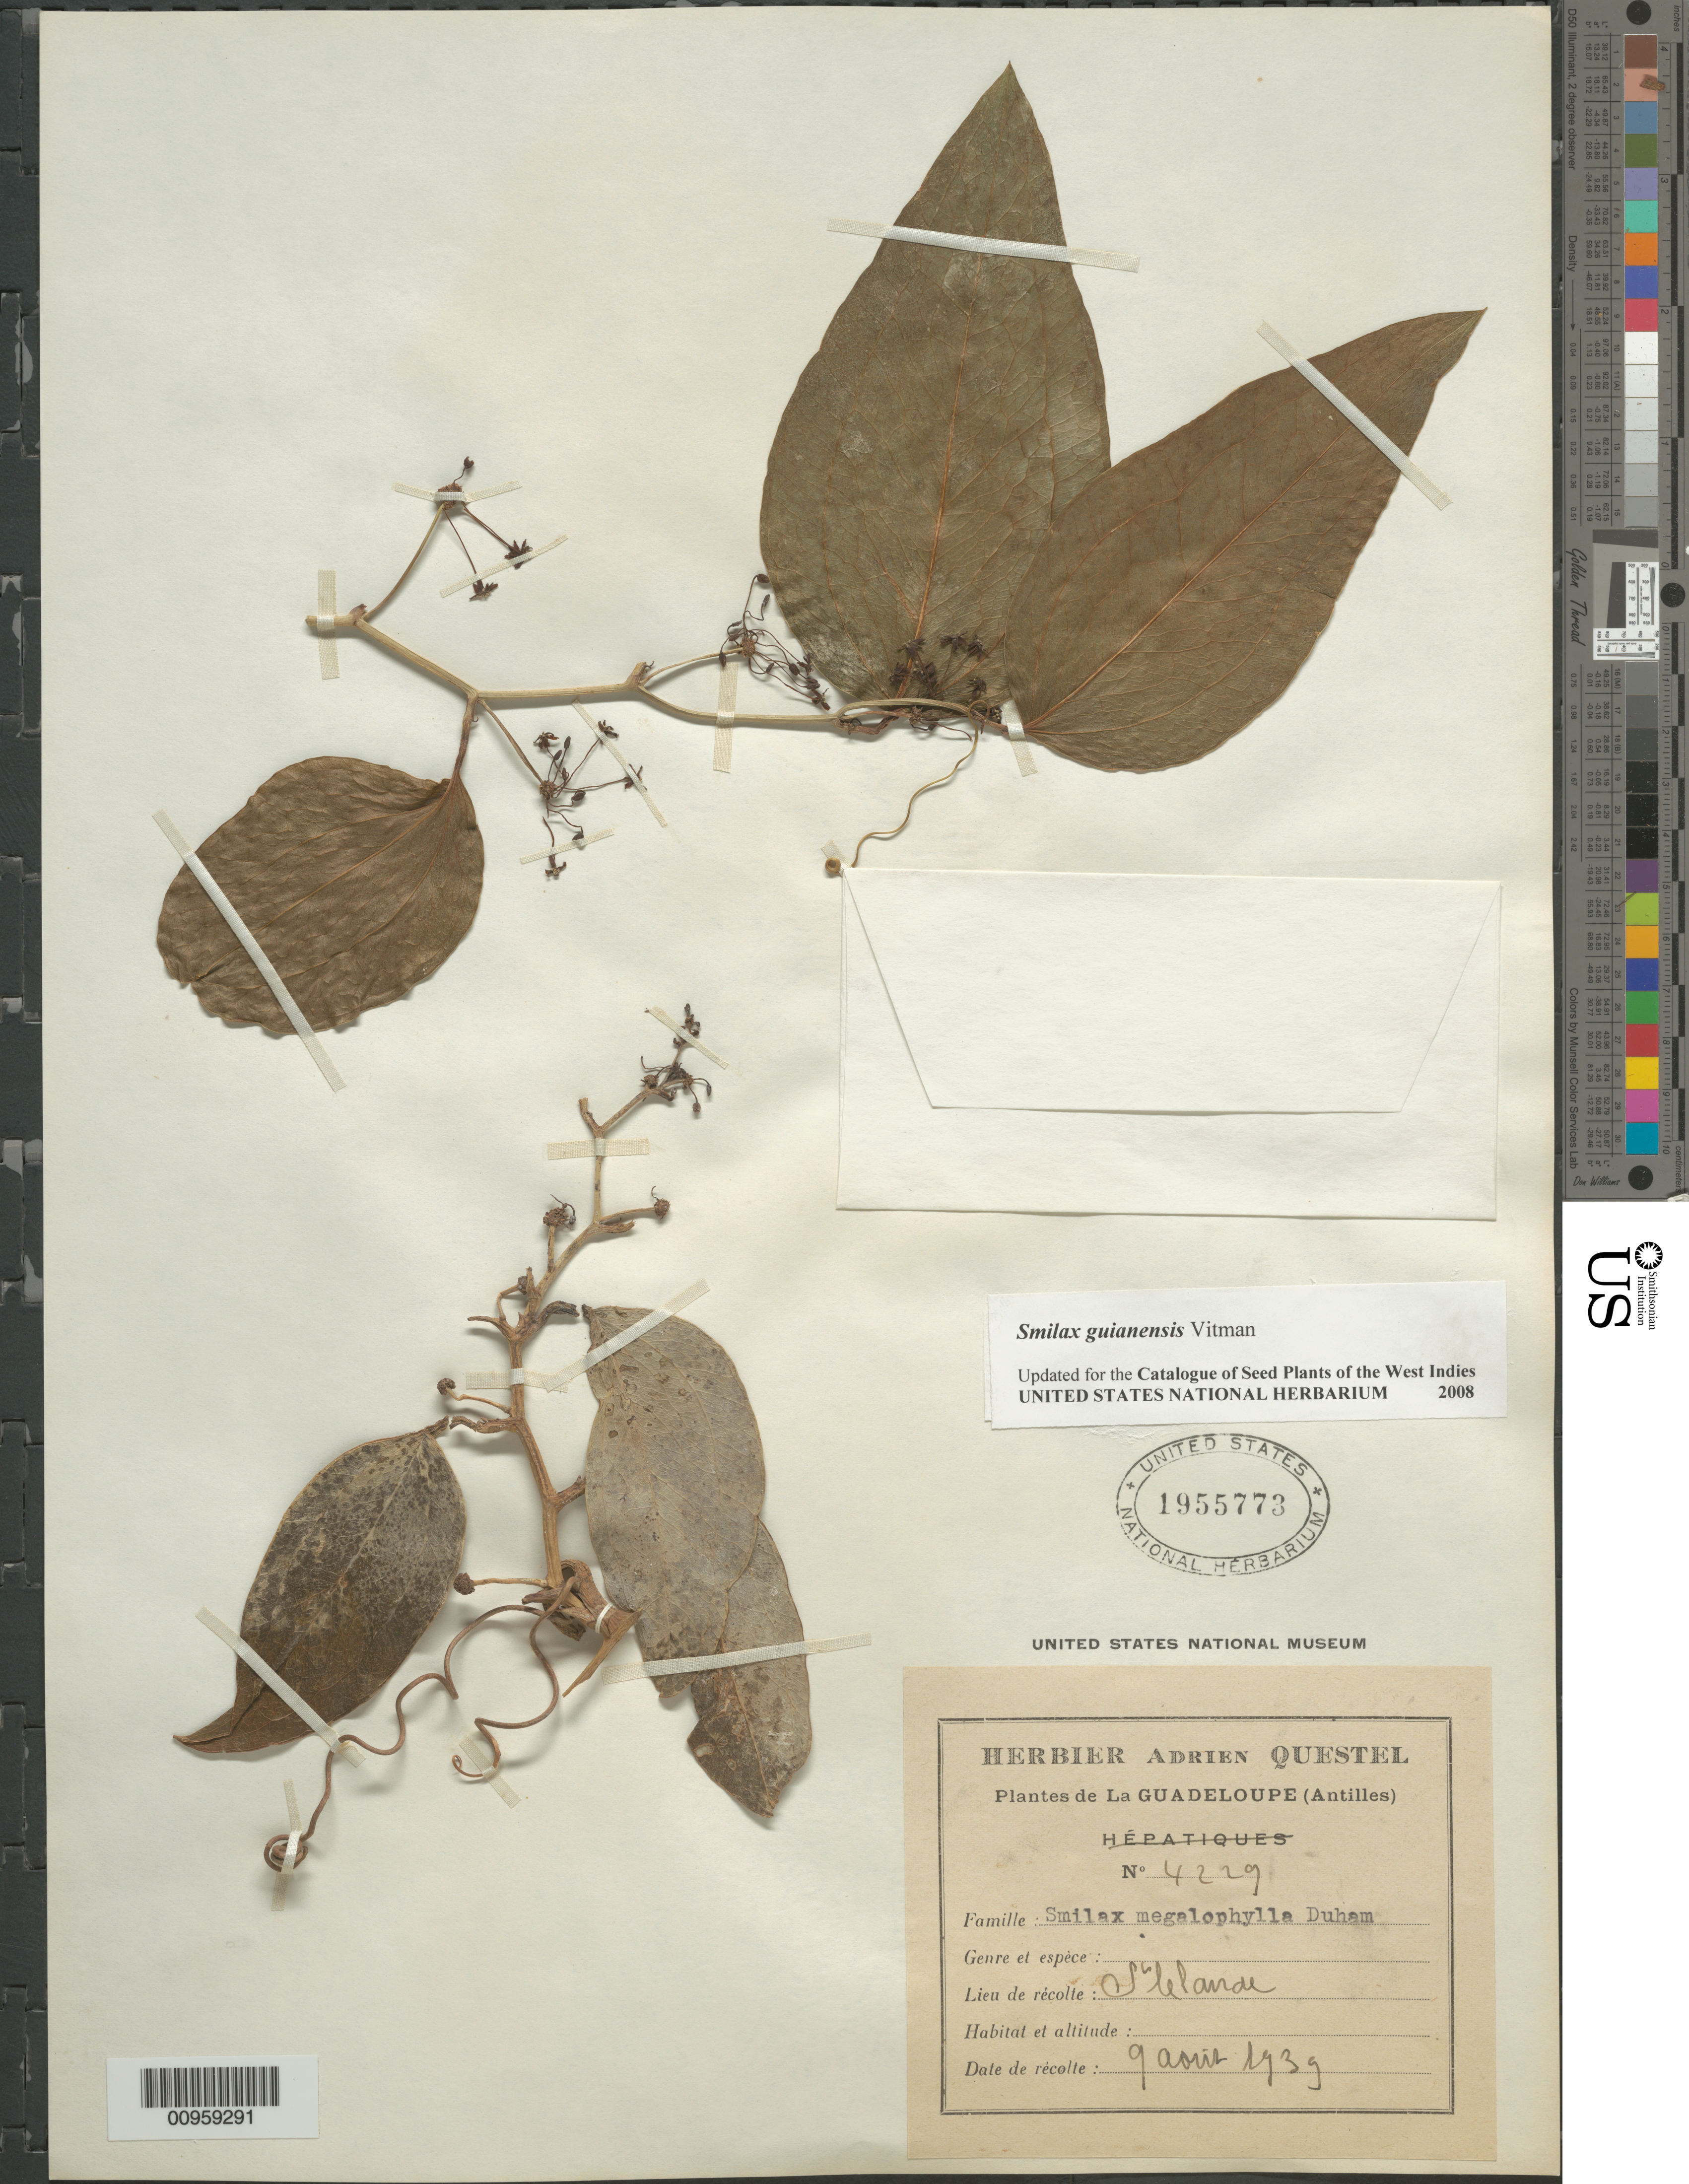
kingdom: Plantae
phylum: Tracheophyta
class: Liliopsida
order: Liliales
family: Smilacaceae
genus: Smilax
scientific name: Smilax guianensis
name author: Vitman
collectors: A. Questel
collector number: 4229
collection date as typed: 09 Aug 1939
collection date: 1939-08-09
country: Guadeloupe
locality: St. Le Lande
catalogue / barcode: US 1955773